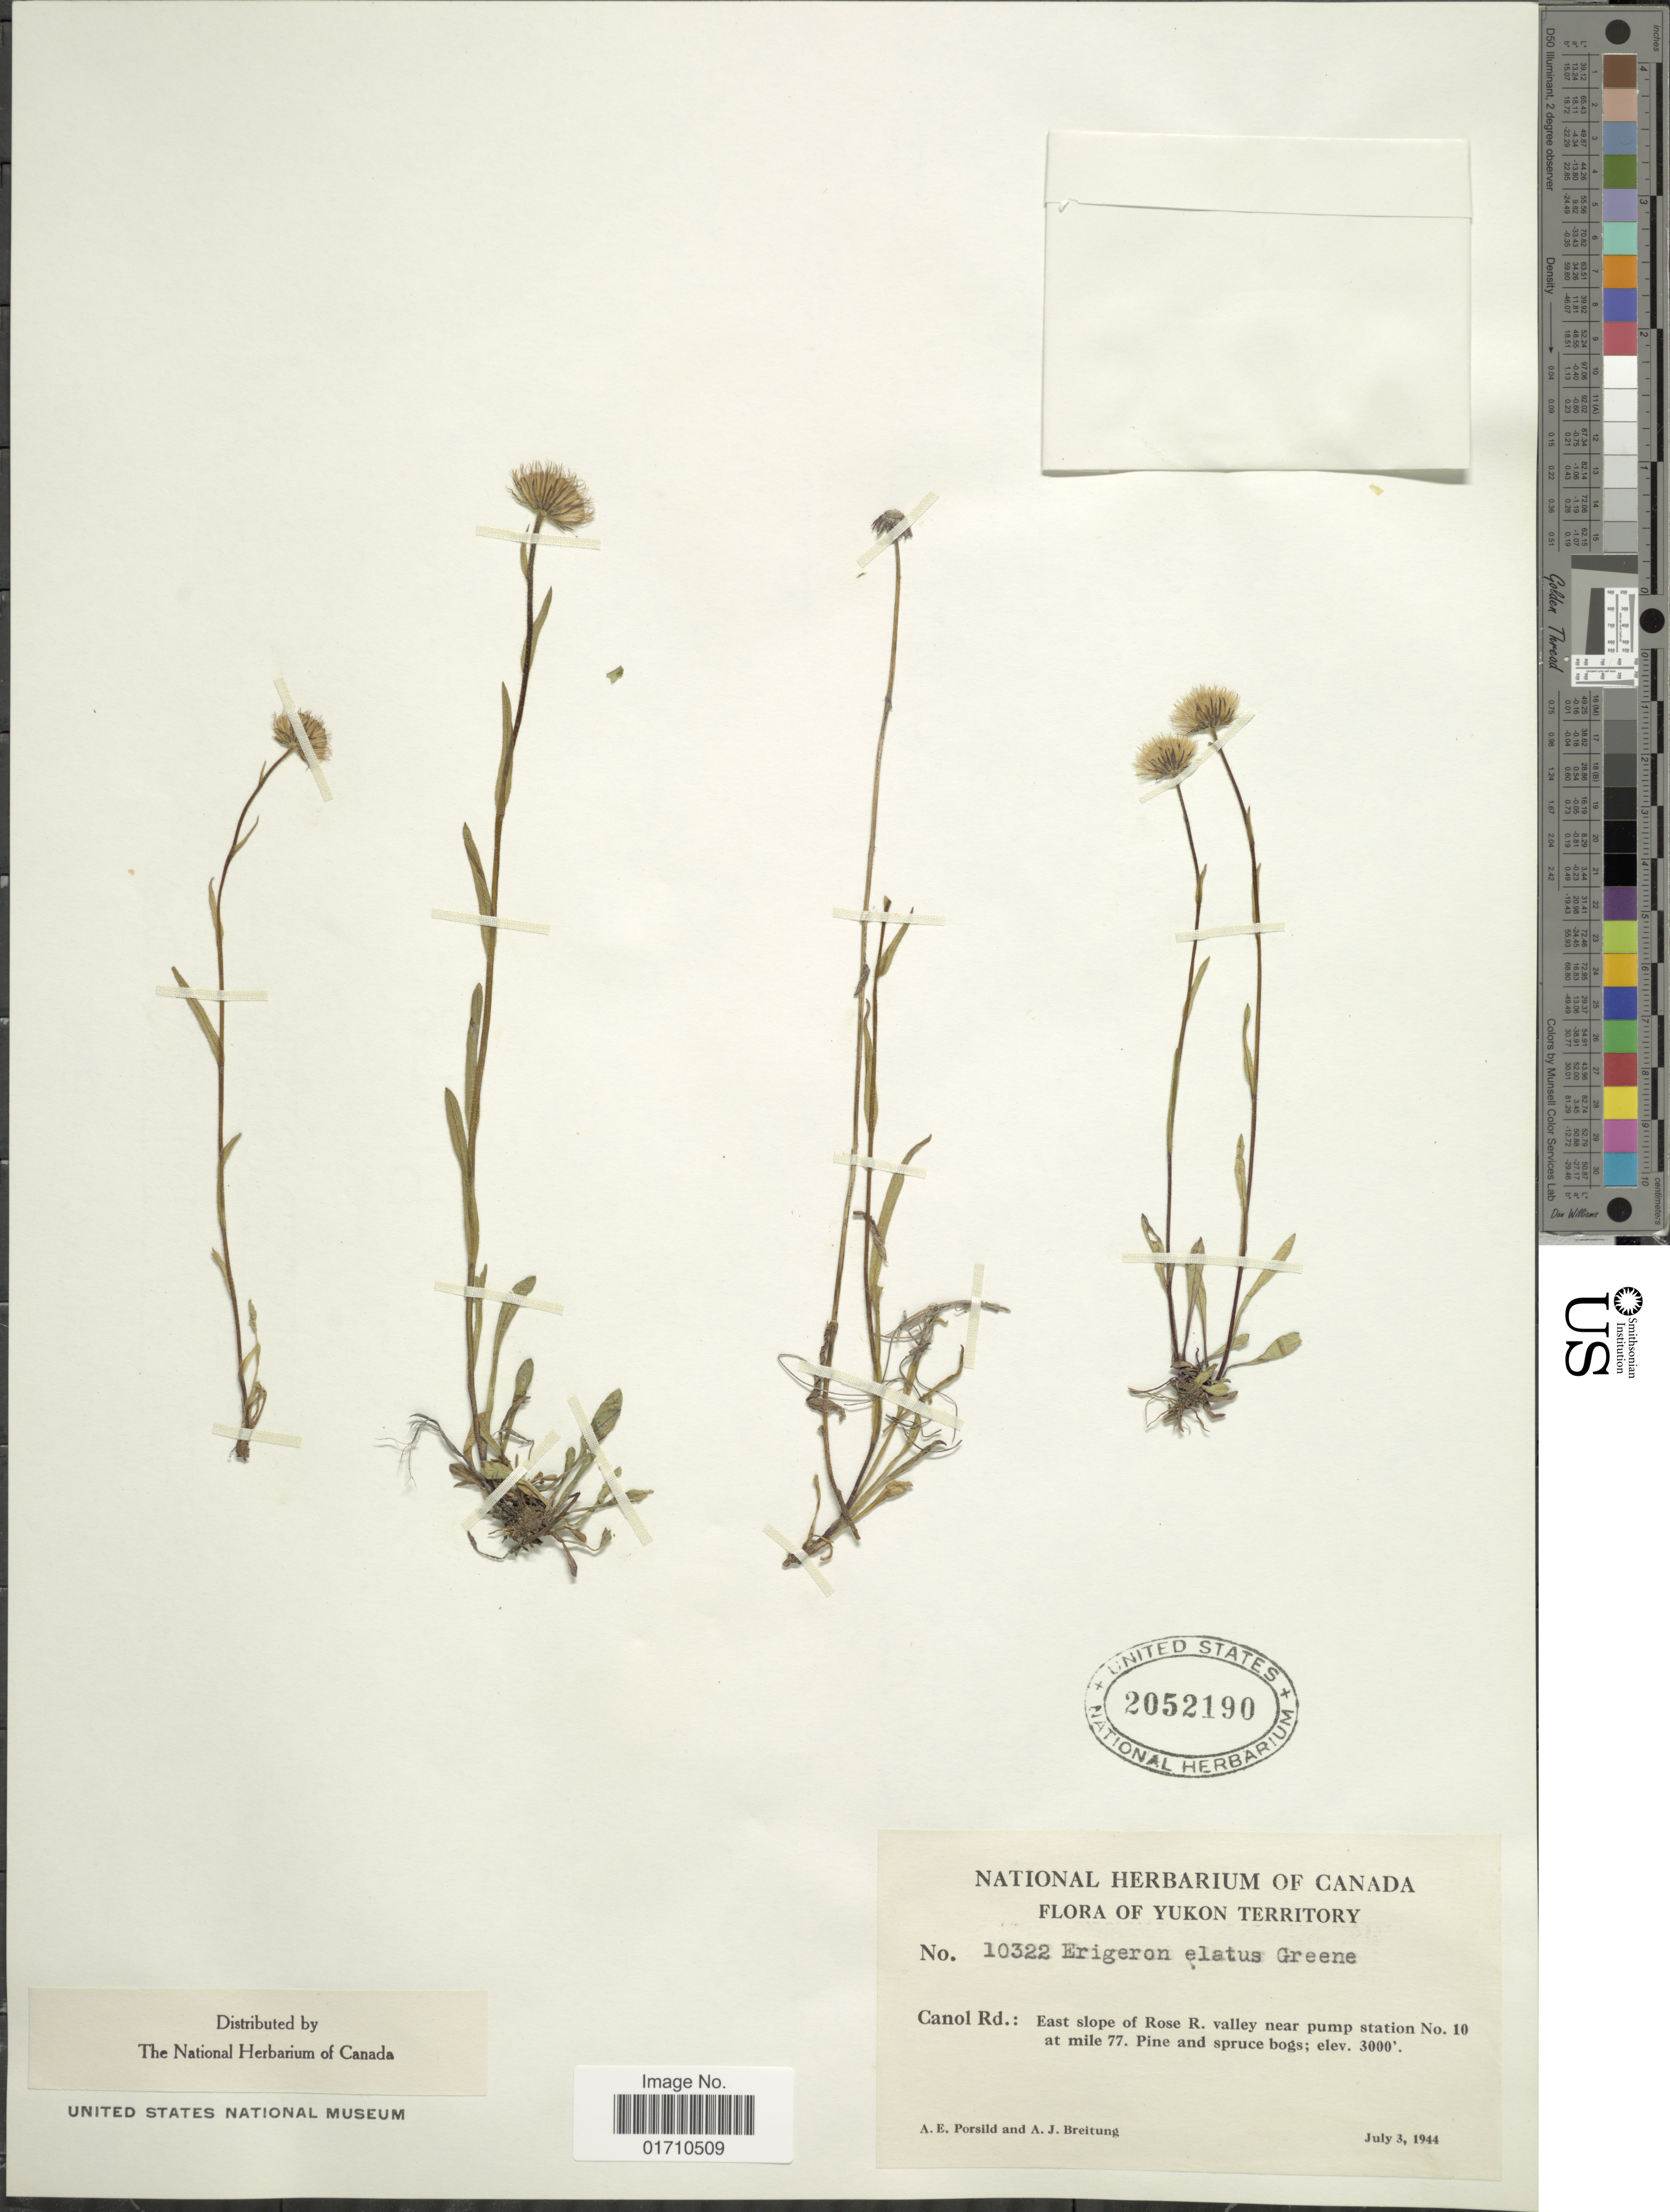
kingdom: Plantae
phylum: Tracheophyta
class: Magnoliopsida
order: Asterales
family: Asteraceae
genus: Erigeron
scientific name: Erigeron acris var. elatus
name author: (Hook.) Cronq.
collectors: A. E. Porsild & A. Breitung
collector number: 10322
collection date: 1944-07-03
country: Canada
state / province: Yukon Territory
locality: Canol Rd: East slope of Rose R. valley near pump station No 10 at mile 77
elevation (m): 914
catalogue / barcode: US 2052190